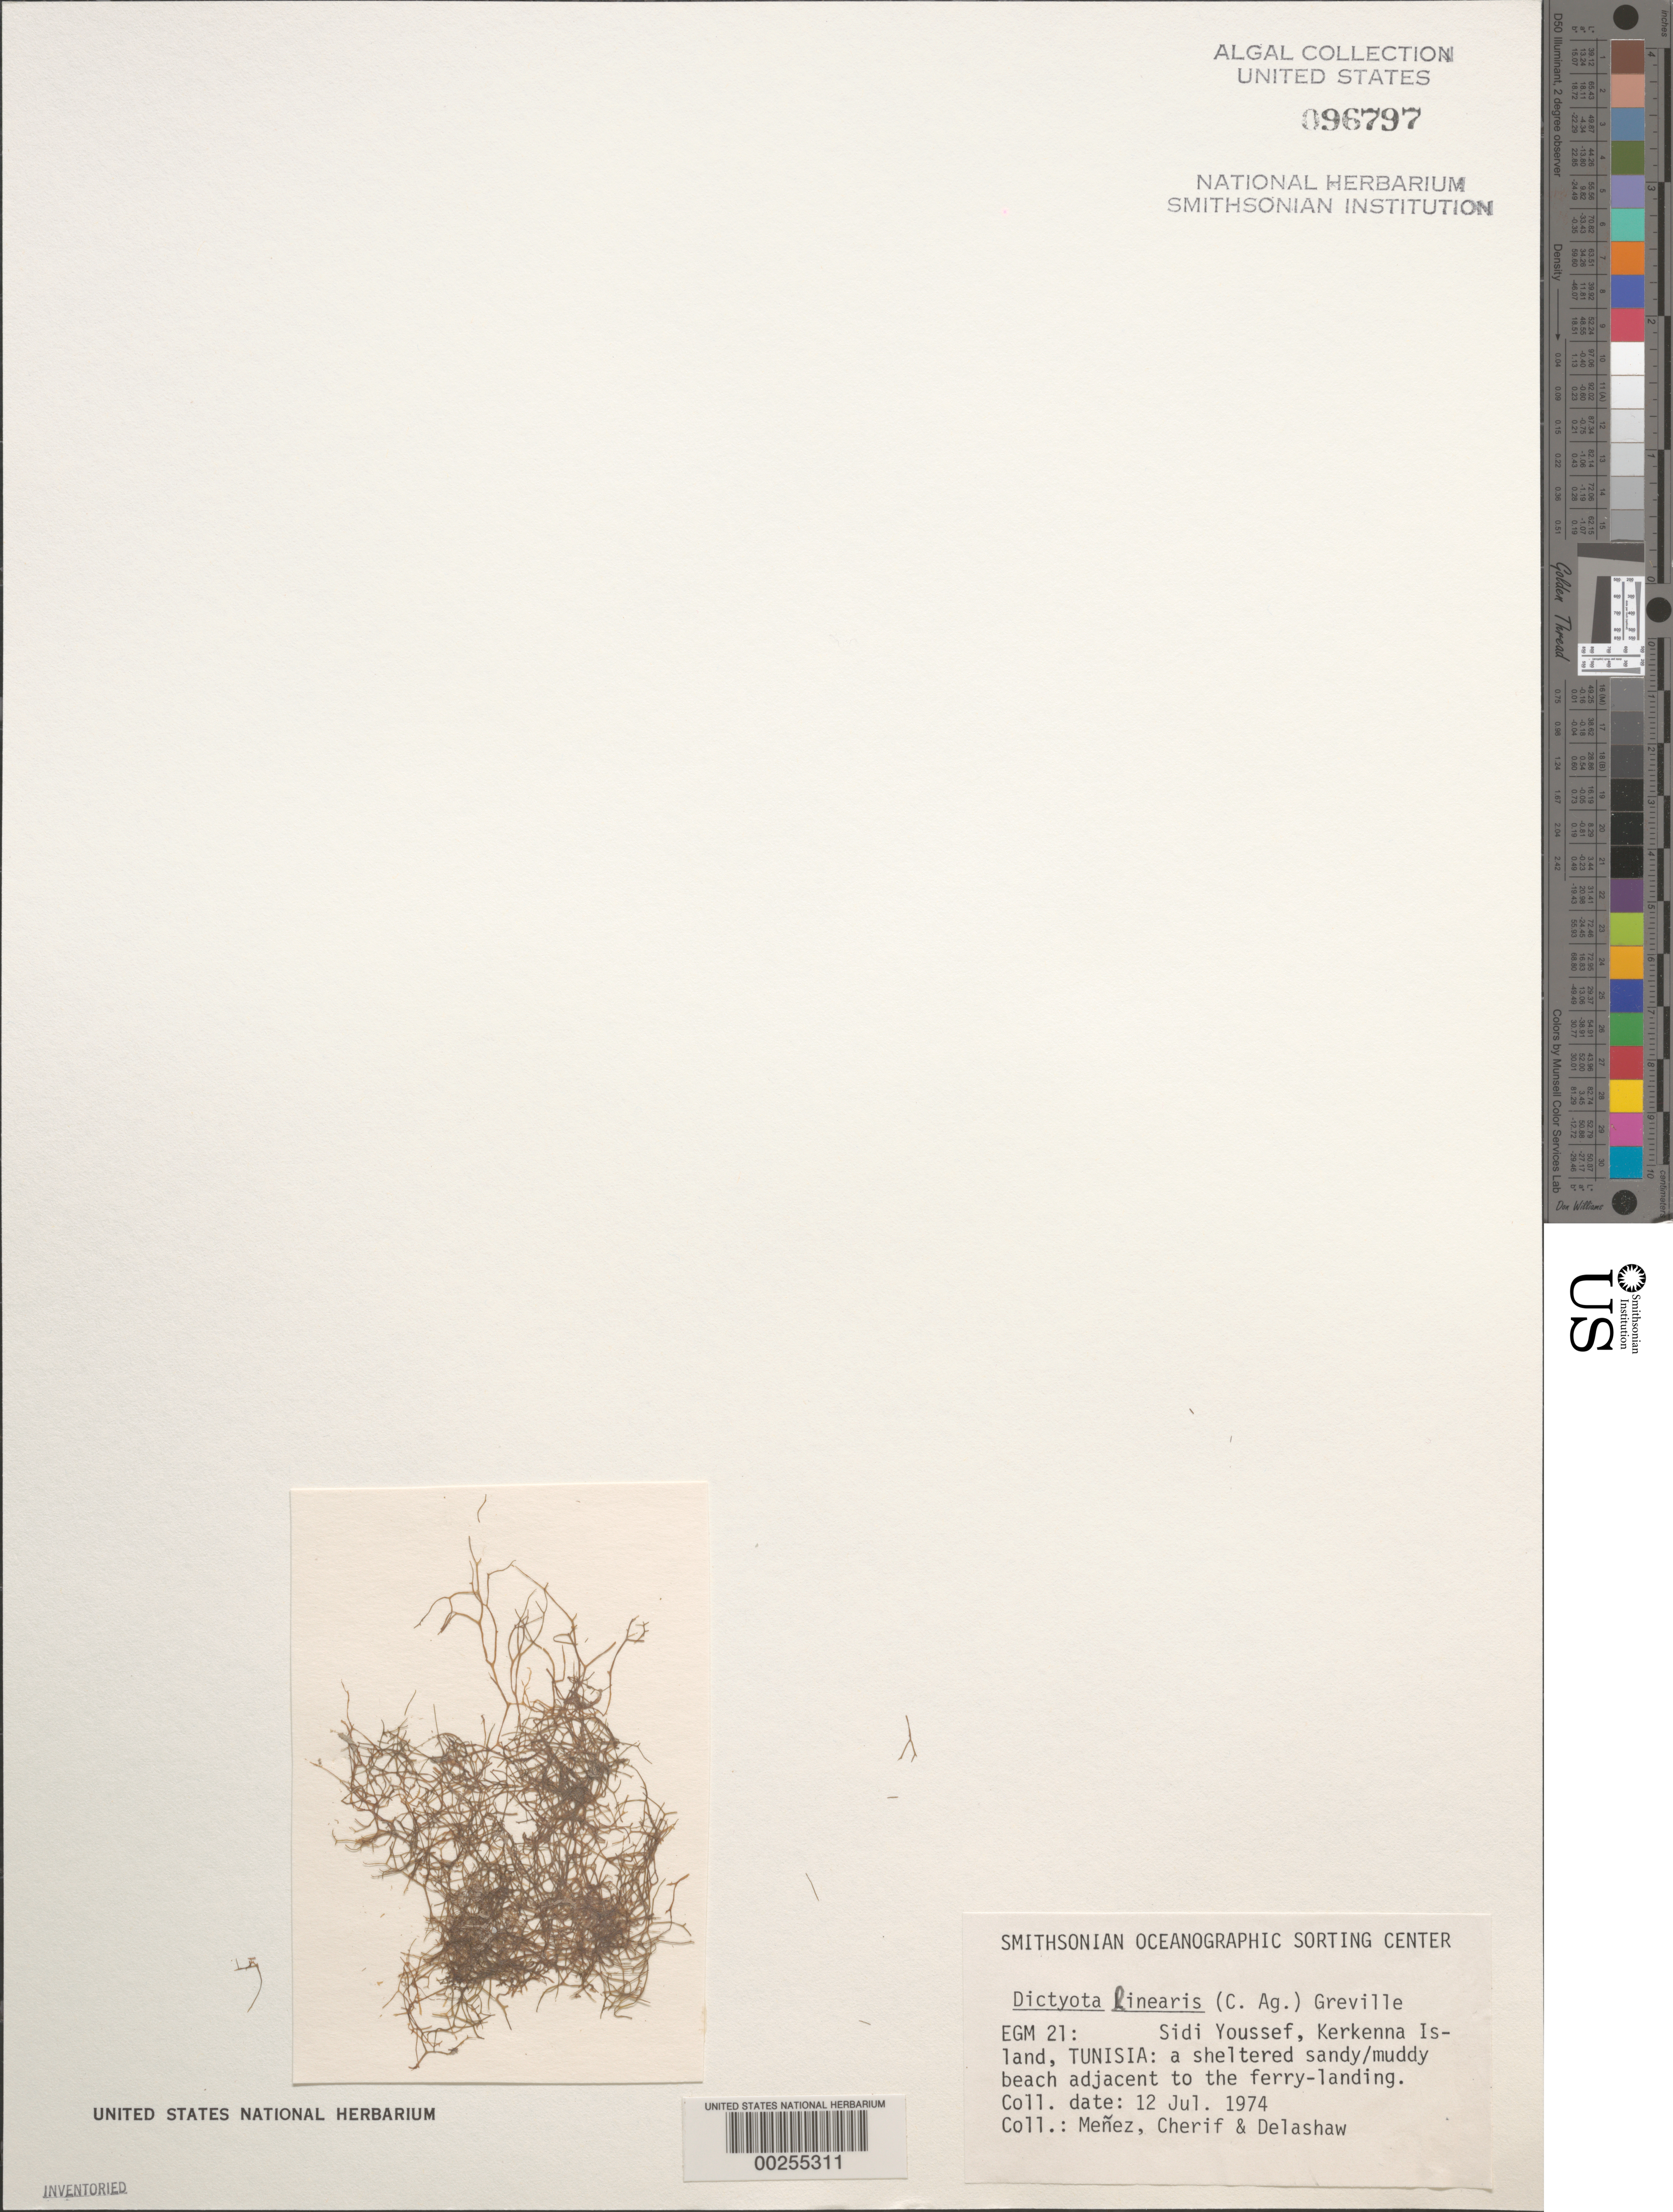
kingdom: Chromista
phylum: Ochrophyta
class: Phaeophyceae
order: Dictyotales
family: Dictyotaceae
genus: Dictyota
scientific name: Dictyota linearis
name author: (C. Agardh) Grev.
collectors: Meñez, -. Cherif & -. Delashaw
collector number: EGM 21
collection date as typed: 12 Jul 1974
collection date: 1974-07-12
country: Tunisia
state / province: Sfax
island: Kerkenna Island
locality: Sidi Youssef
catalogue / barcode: US 96797